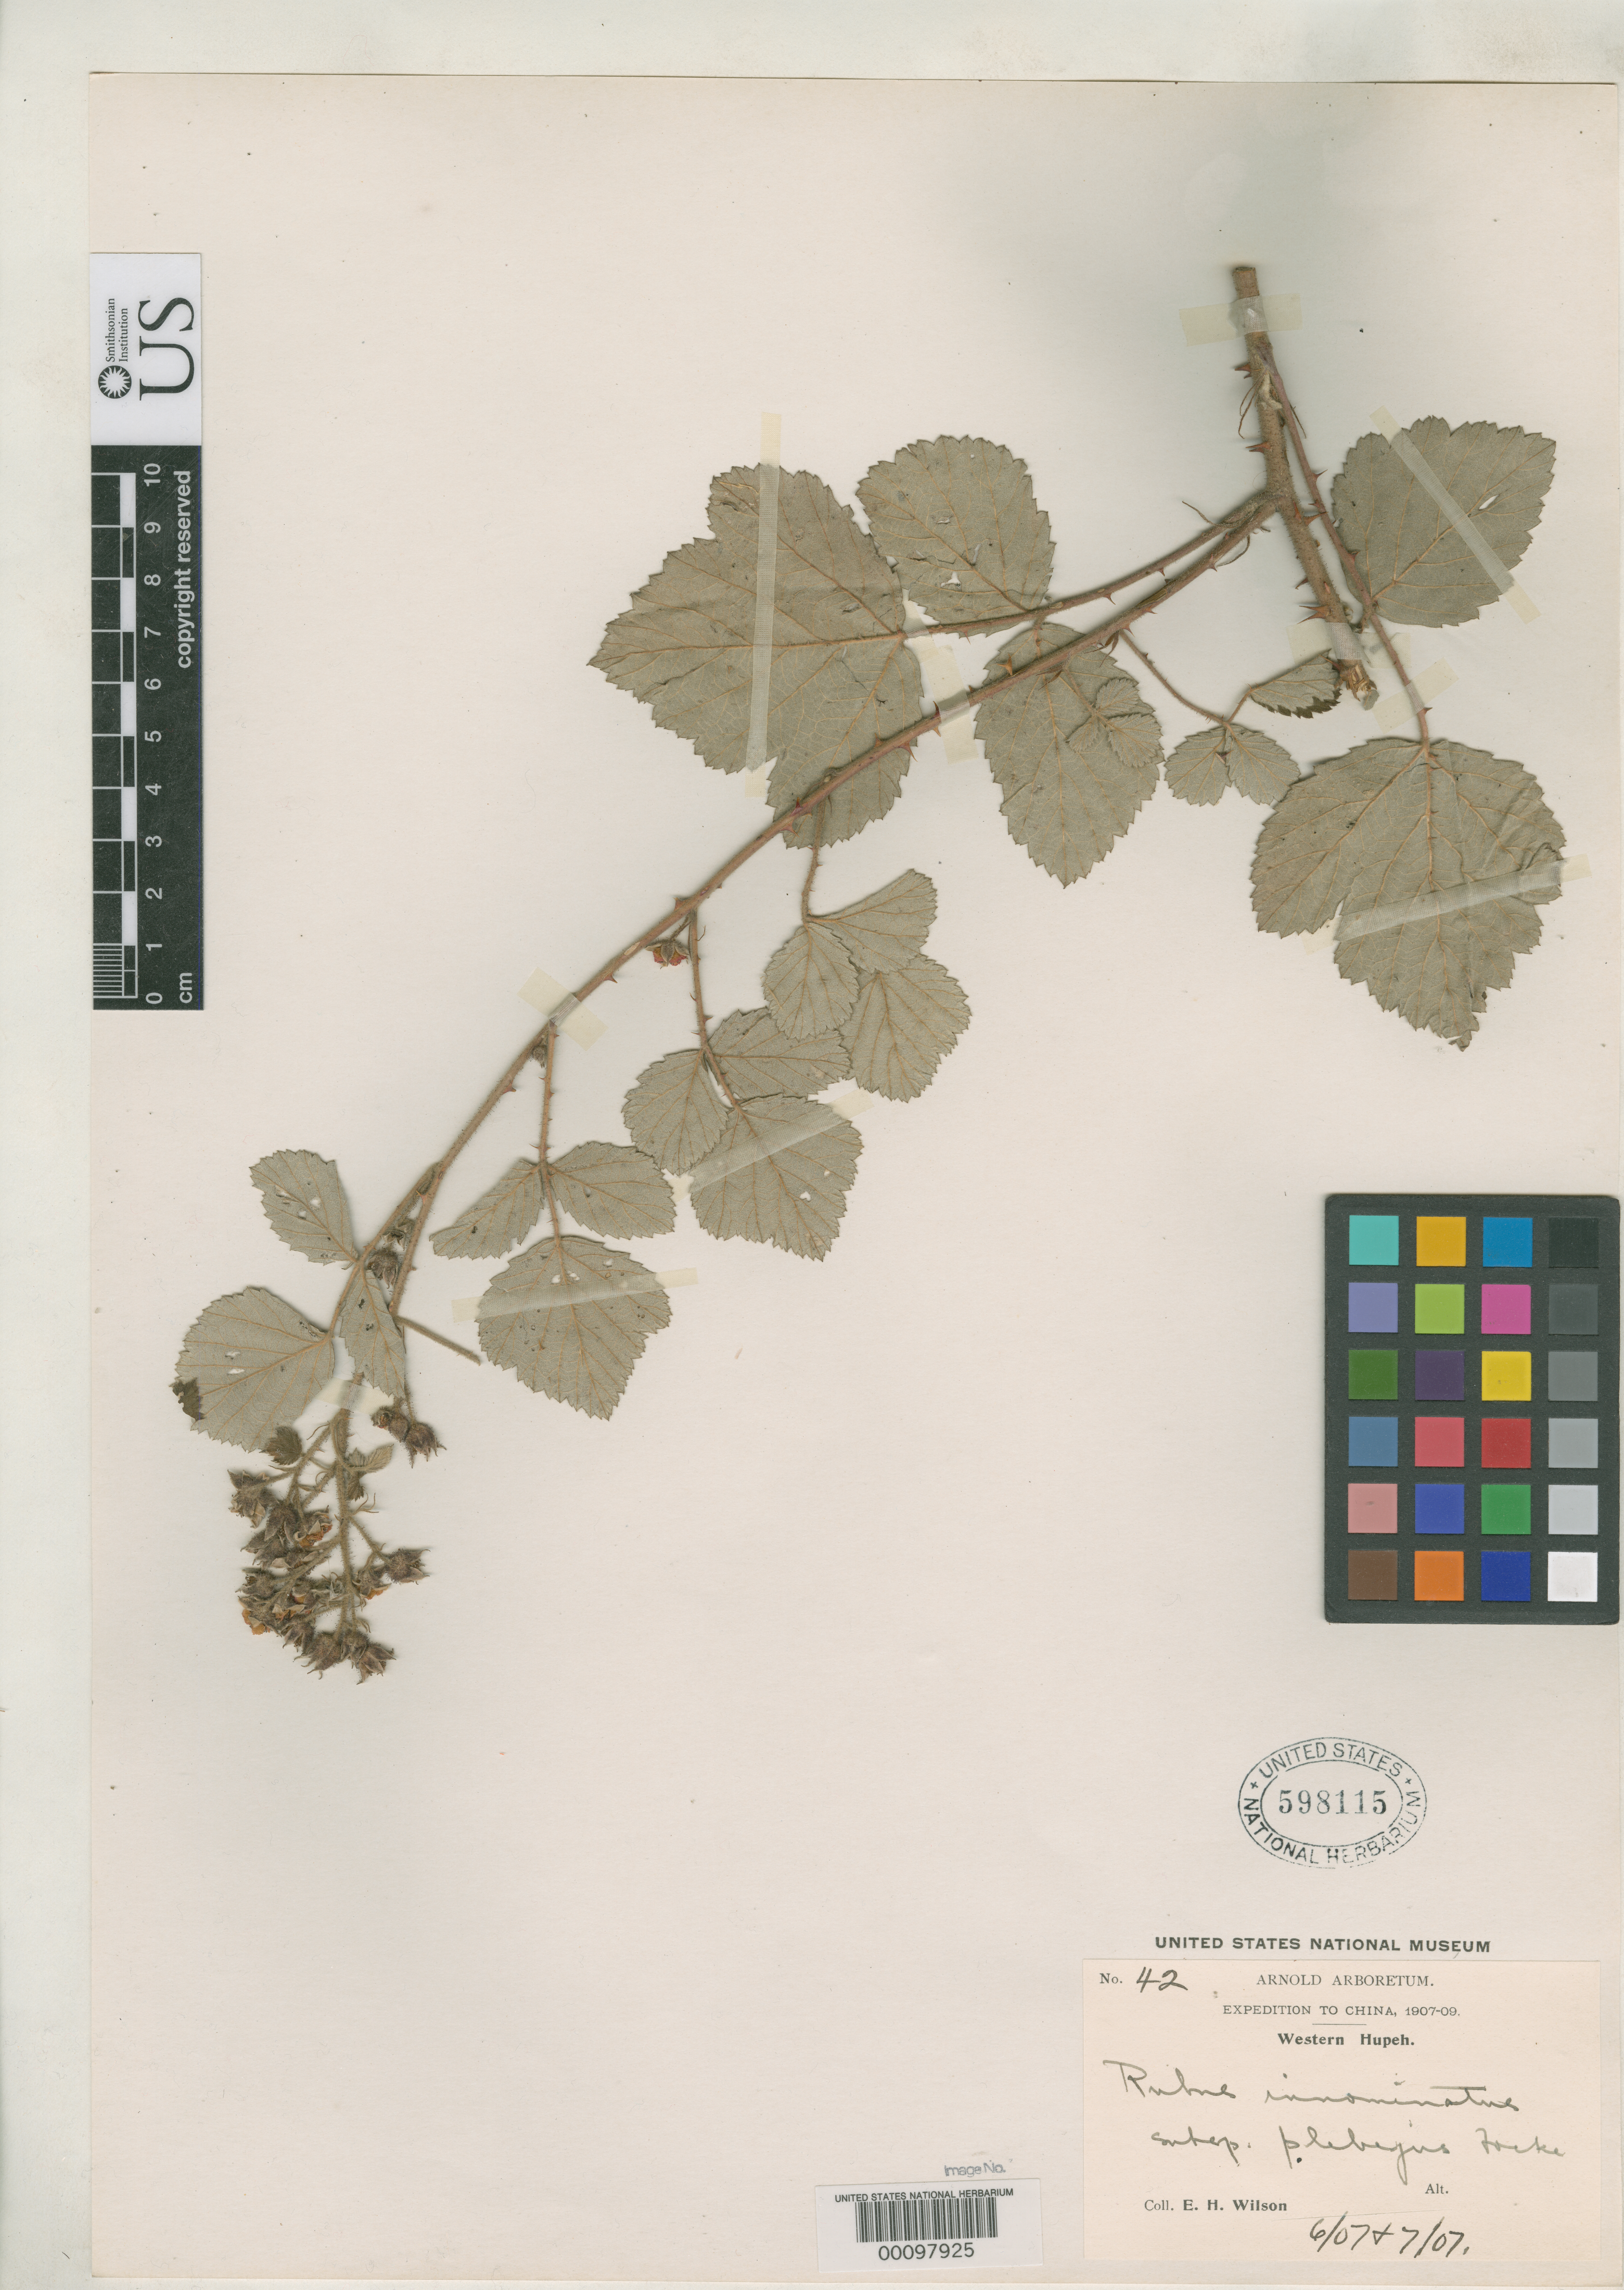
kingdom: Plantae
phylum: Tracheophyta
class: Magnoliopsida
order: Rosales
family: Rosaceae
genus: Rubus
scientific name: Rubus innominatus subsp. plebejus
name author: Focke in Sarg.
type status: Isotype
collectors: E. H. Wilson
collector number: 42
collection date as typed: Jun 1907 to -- Jul 1907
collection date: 1907-06/1907-07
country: China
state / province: Hubei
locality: Ichang.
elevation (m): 300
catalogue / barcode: US 598115